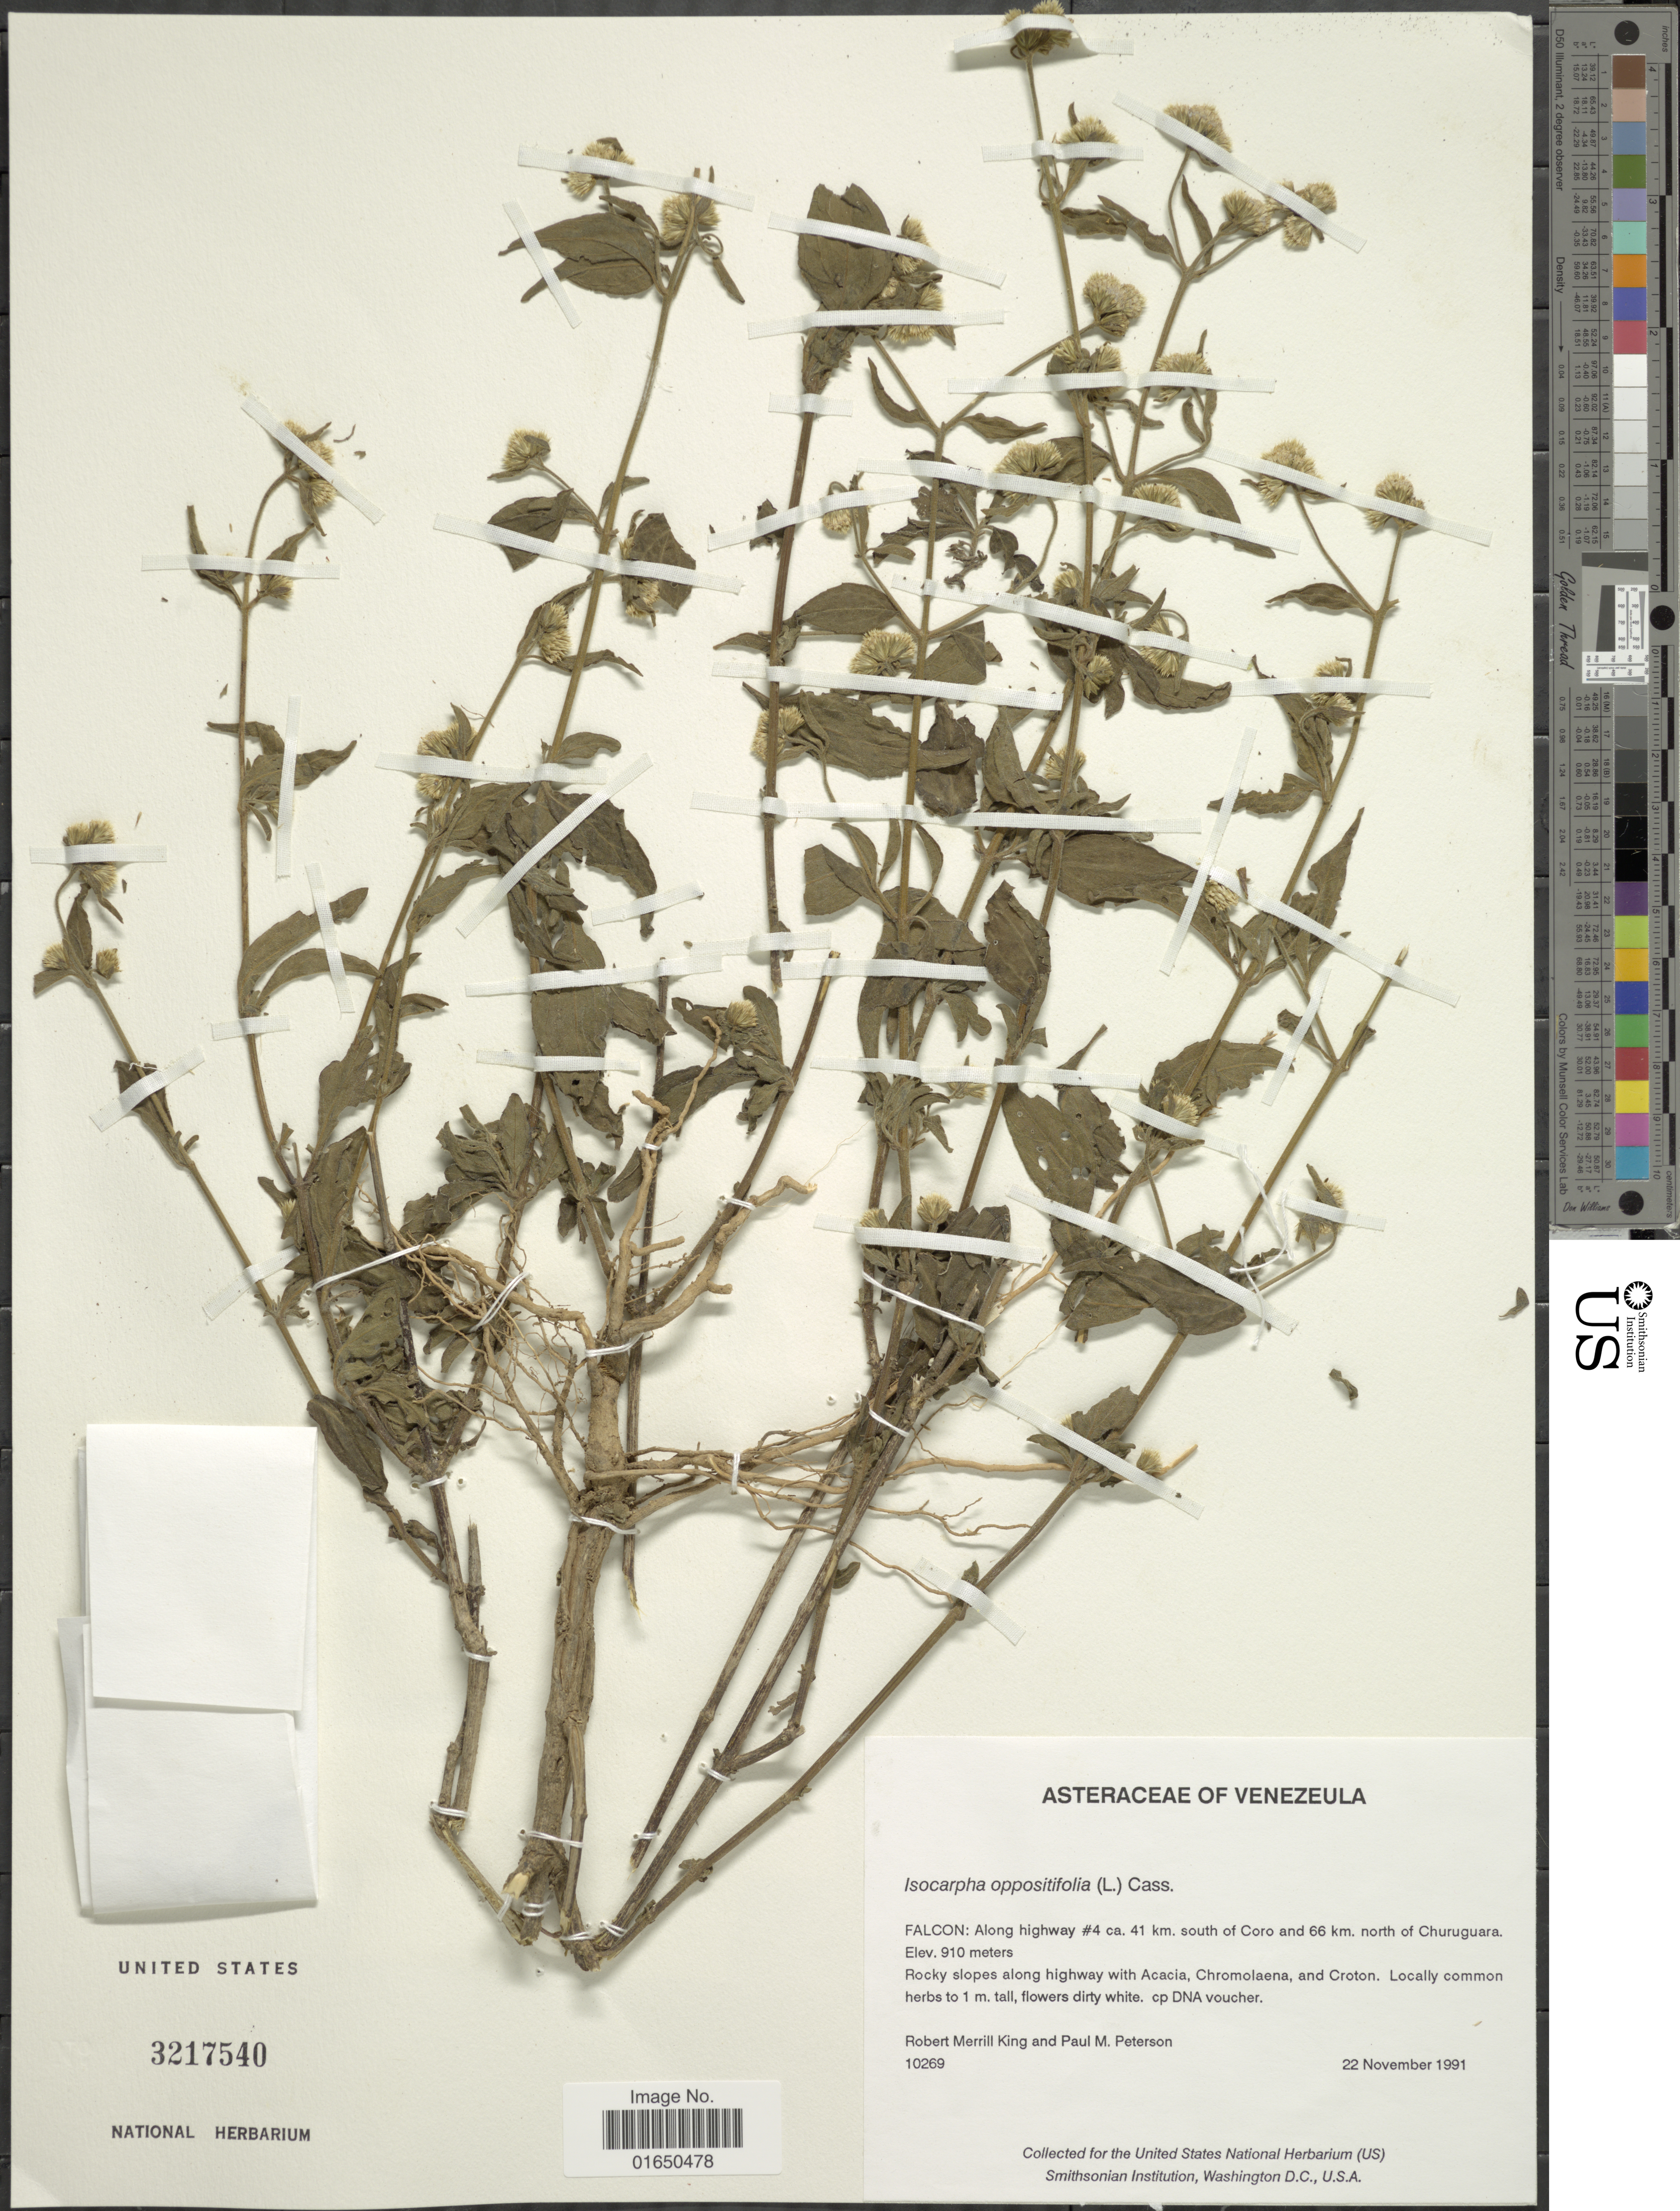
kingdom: Plantae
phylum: Tracheophyta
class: Magnoliopsida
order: Asterales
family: Asteraceae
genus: Isocarpha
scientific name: Isocarpha oppositifolia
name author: (L.) Cass.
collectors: R. M. King & P. M. Peterson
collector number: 10269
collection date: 1991-11-22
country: Venezuela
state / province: Falcón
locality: Along highway #4 ca. 41 km, south of Coro and 66 km. north of Churuguara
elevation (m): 910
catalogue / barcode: US 3217540